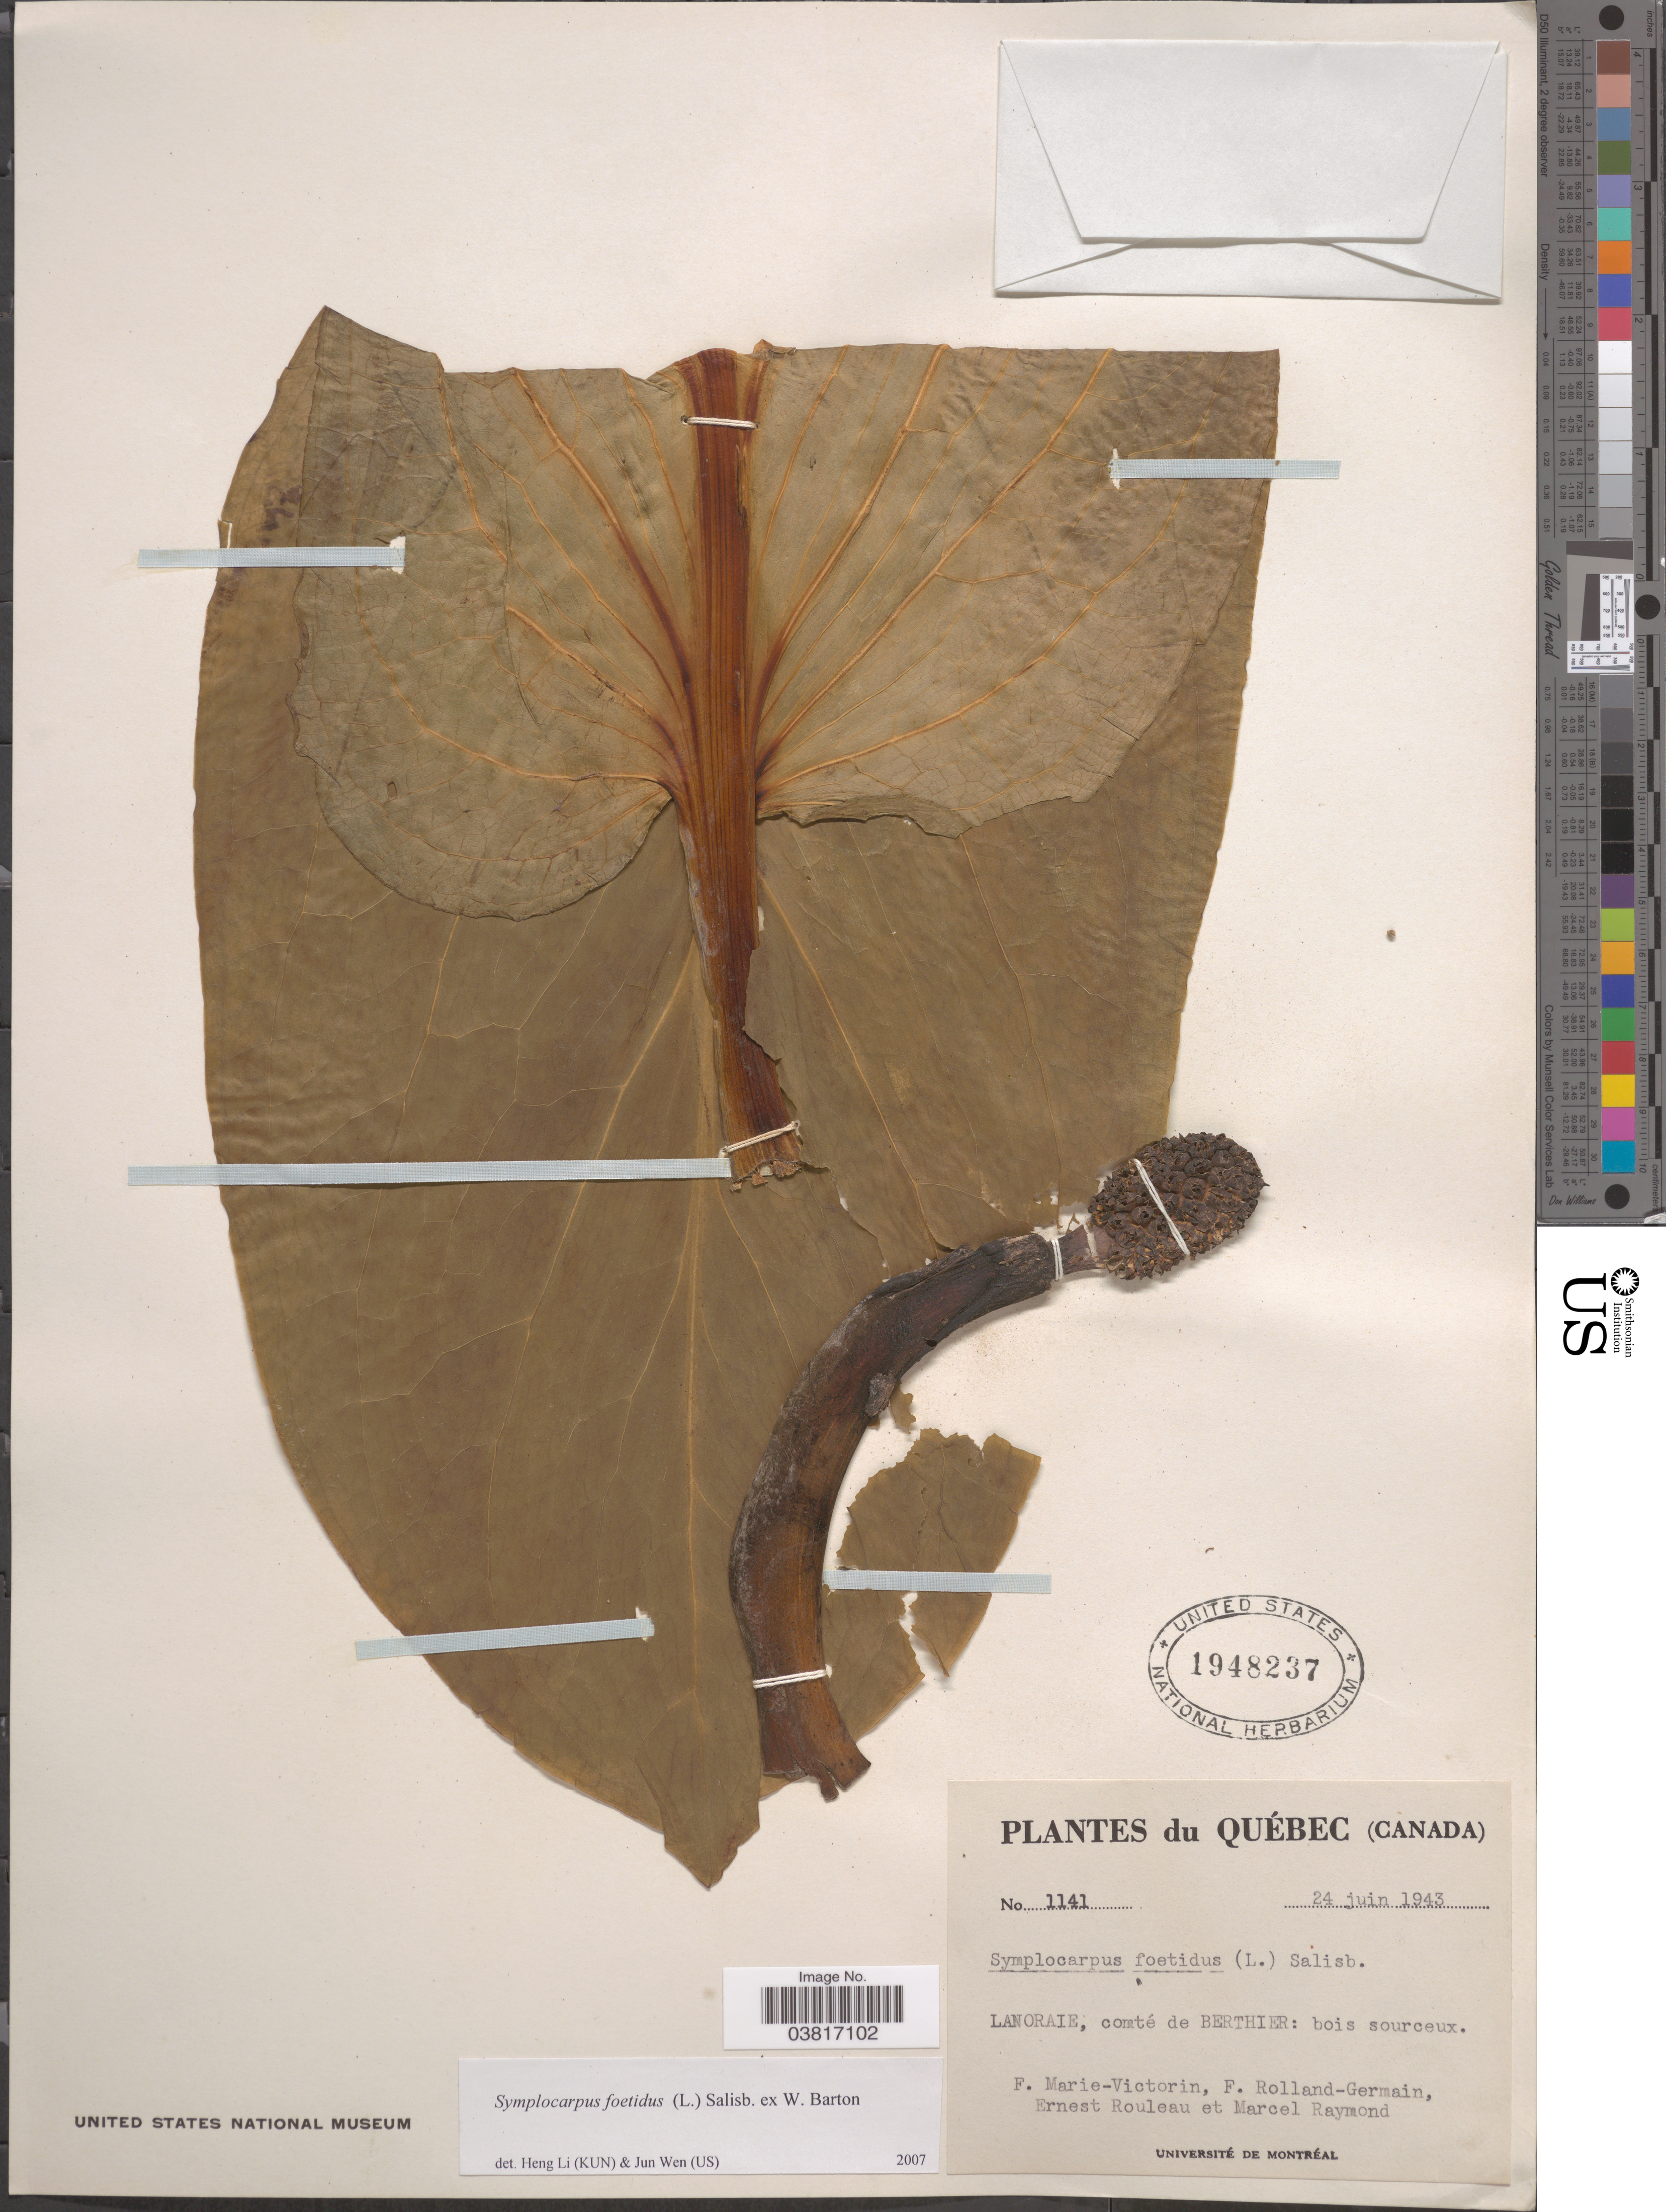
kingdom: Plantae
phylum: Tracheophyta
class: Liliopsida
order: Alismatales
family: Araceae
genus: Symplocarpus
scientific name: Symplocarpus foetidus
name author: (L.) W. Salisb. ex W.P.C. Barton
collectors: F. Marie-Victorin, Rolland-Germain, J. Rouleau & M. Raymond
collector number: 1141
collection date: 1943-06-24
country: Canada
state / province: Quebec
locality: Lanoraie, comté de Berthier: bois sourceux.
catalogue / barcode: US 1948237